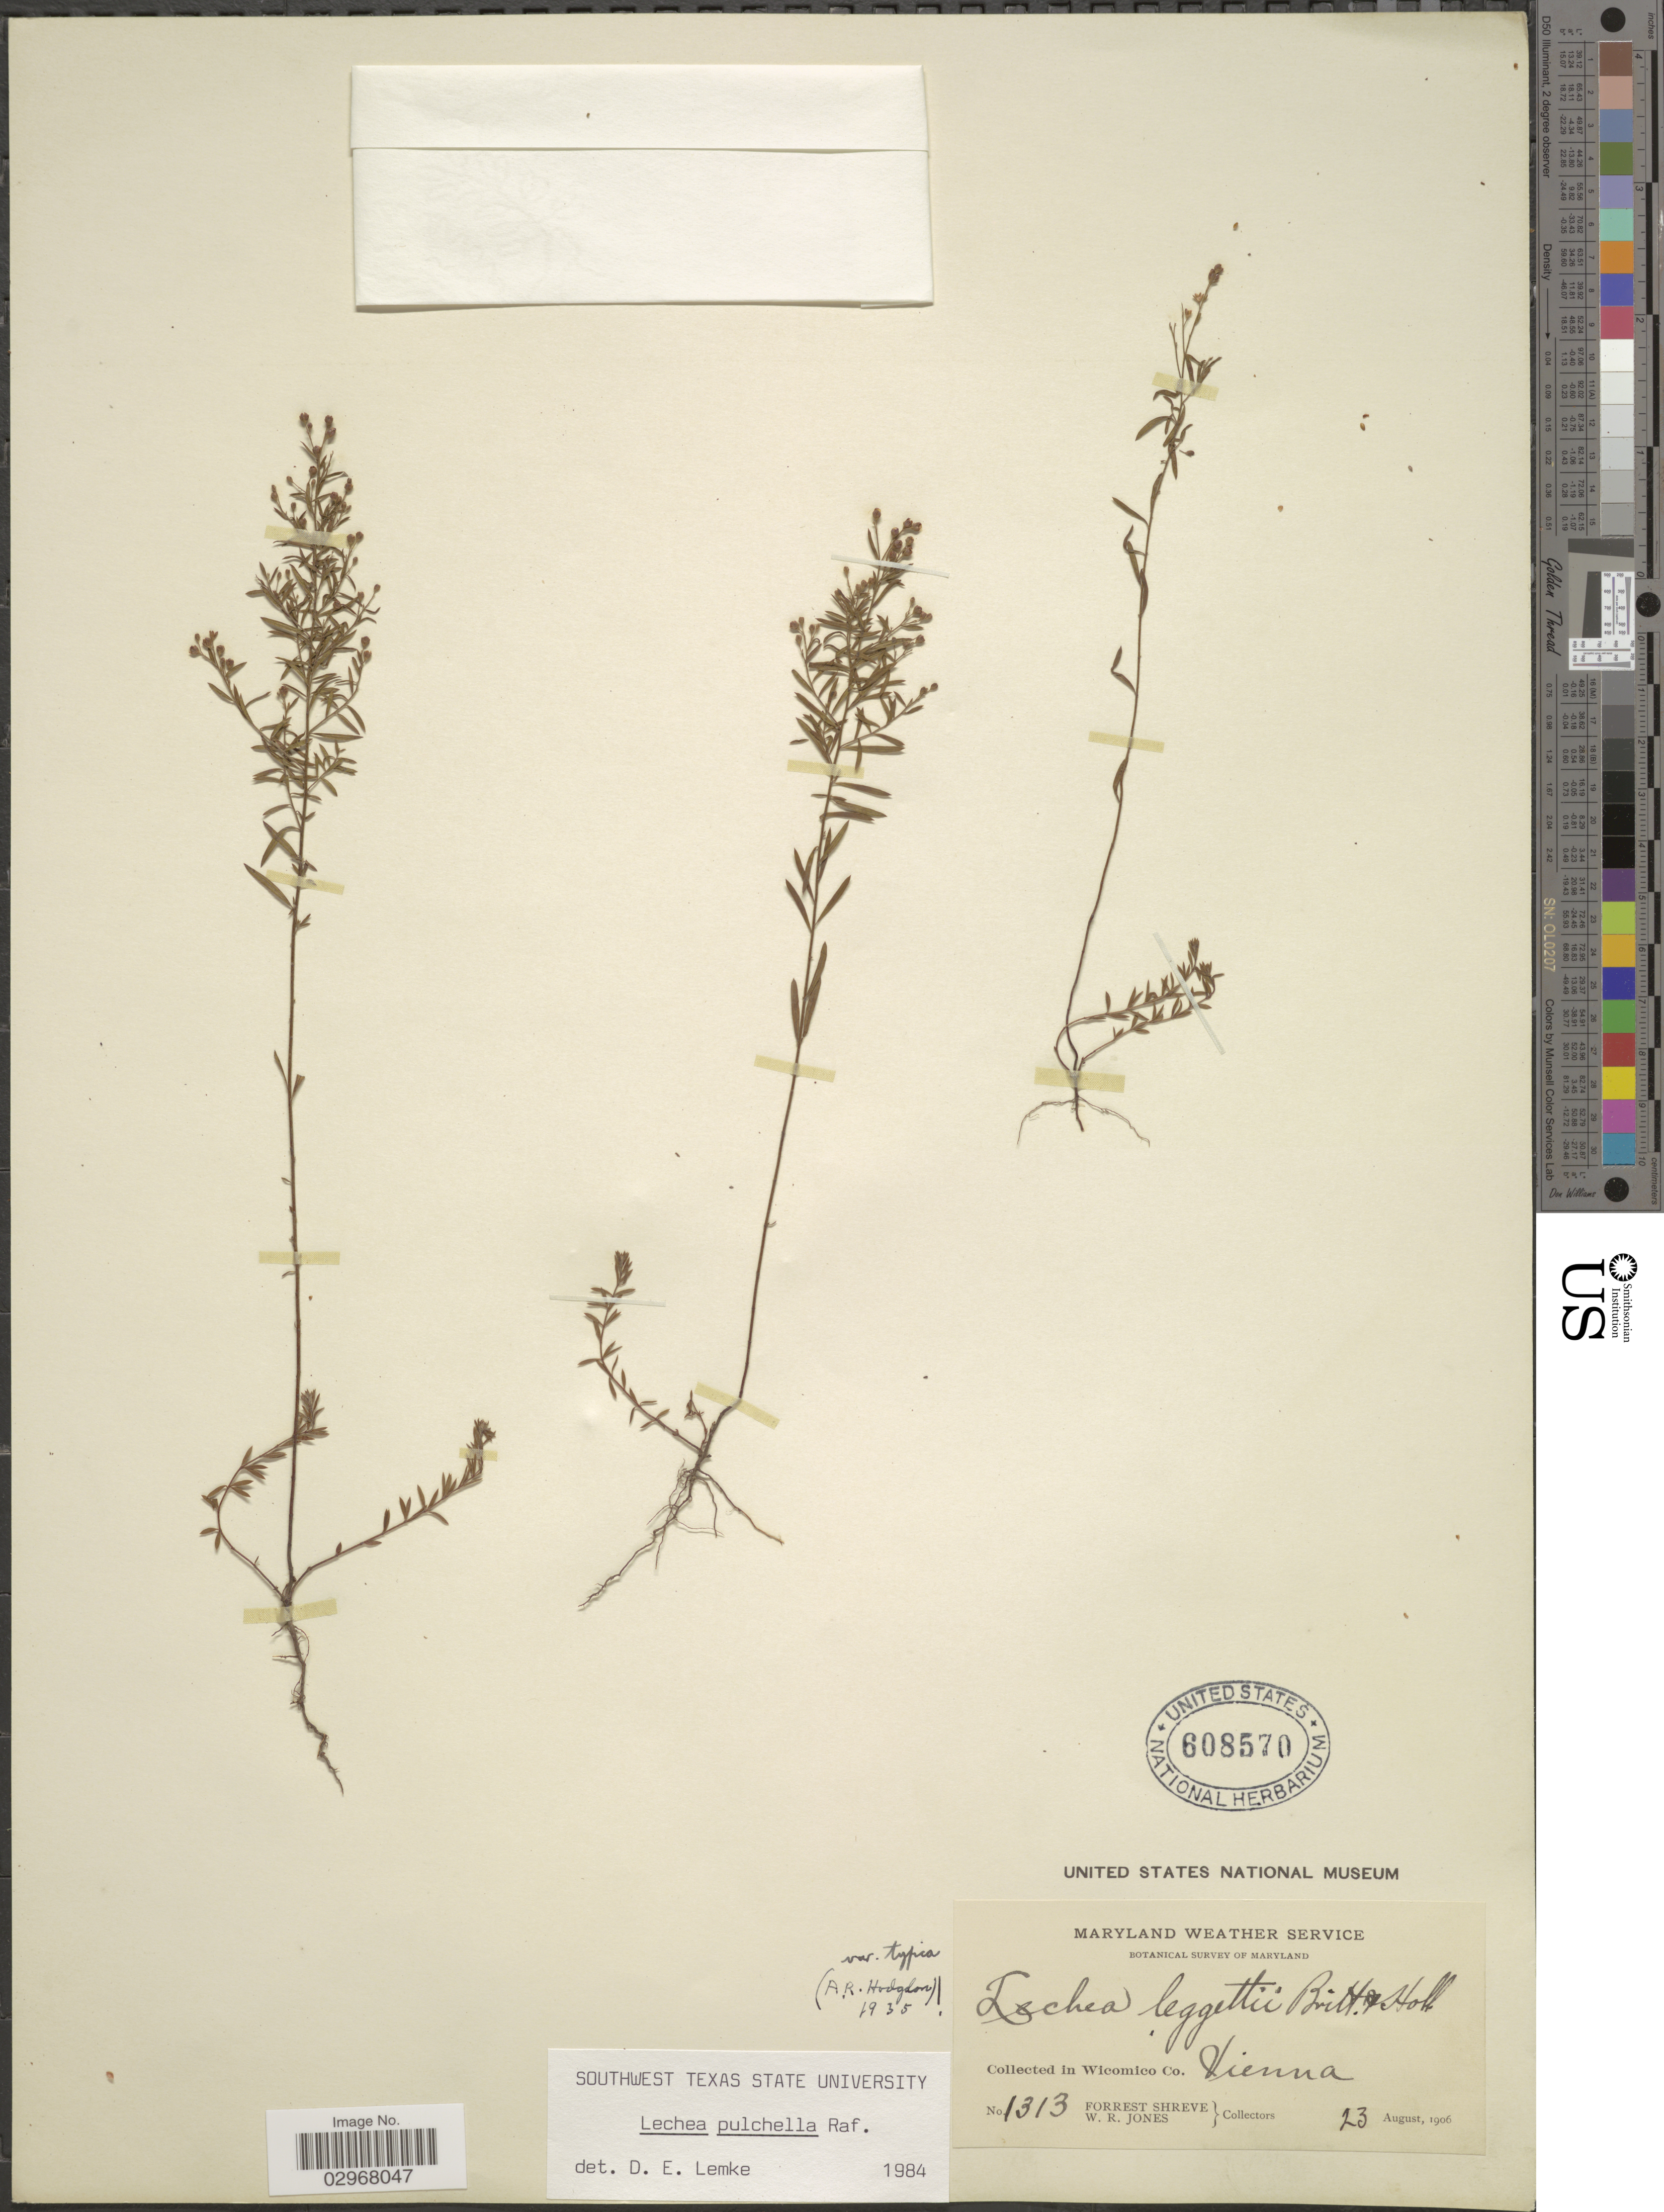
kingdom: Plantae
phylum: Tracheophyta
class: Magnoliopsida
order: Malvales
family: Cistaceae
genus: Lechea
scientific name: Lechea pulchella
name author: Raf.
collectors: F. Shreve & W. R. Jones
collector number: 1313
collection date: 1906-08-23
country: United States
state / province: Maryland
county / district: Wicomico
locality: In Wicomico Co. Vienna.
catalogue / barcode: US 608570